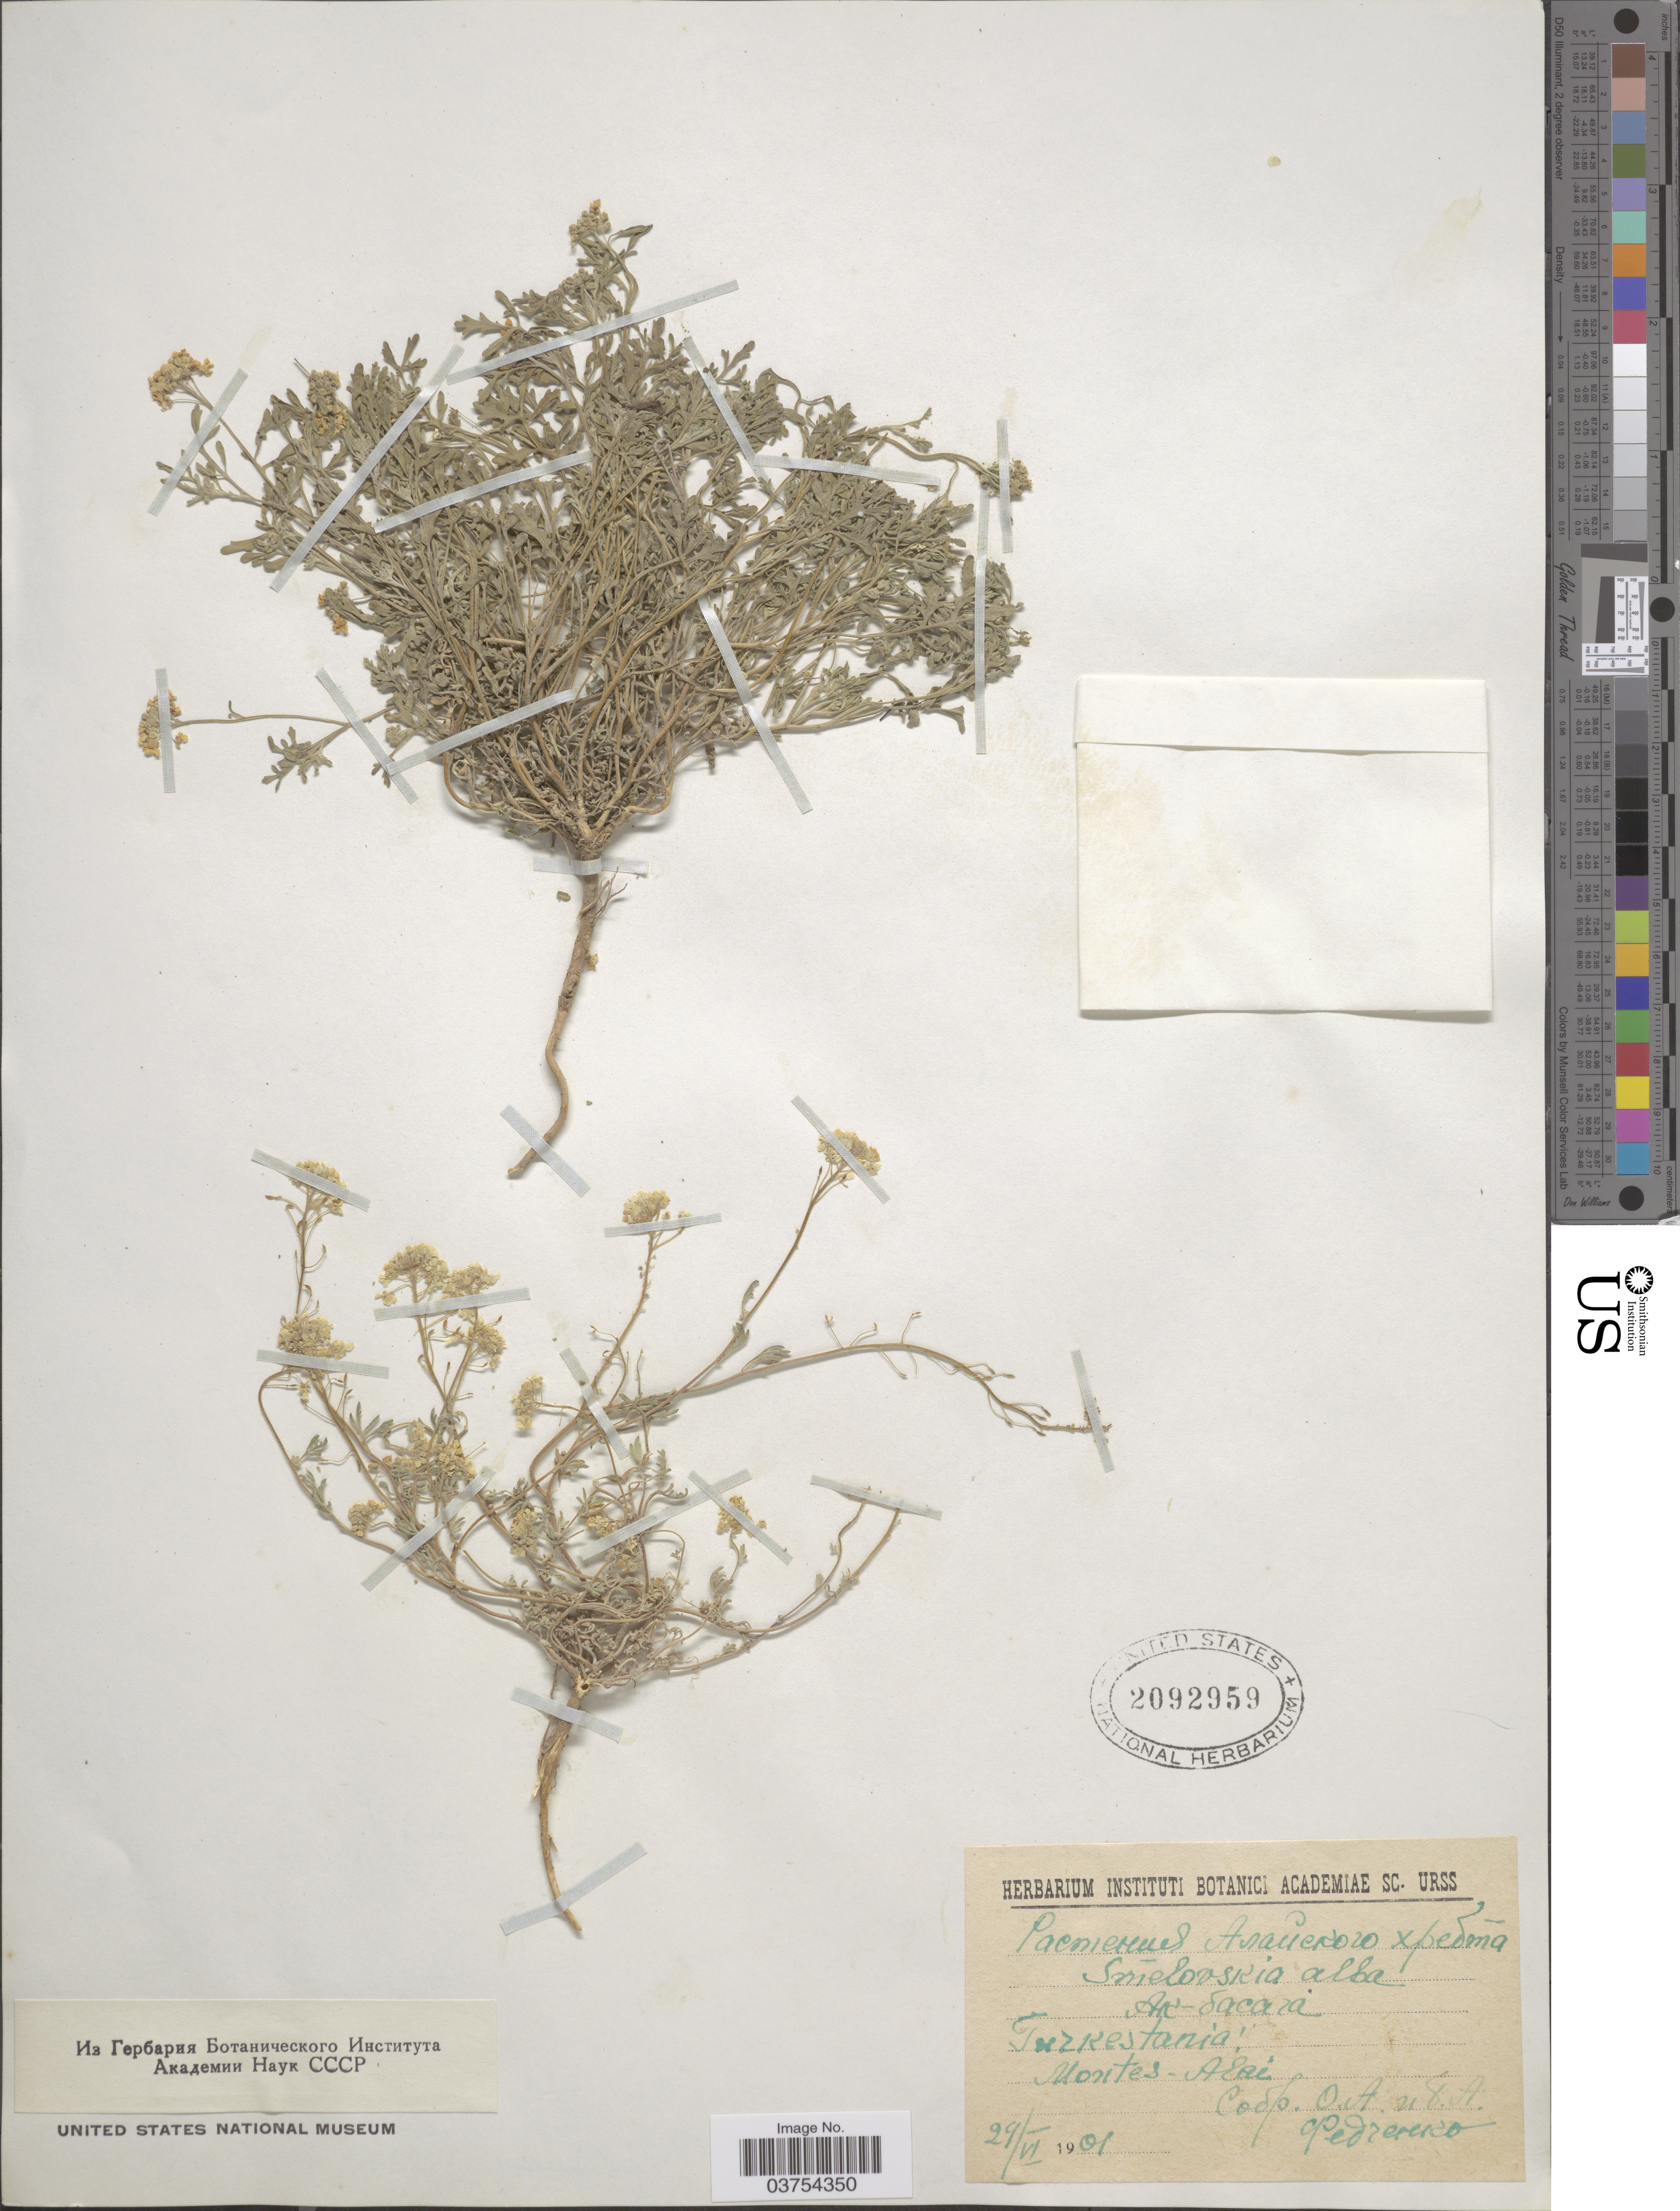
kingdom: Plantae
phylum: Tracheophyta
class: Magnoliopsida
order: Brassicales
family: Brassicaceae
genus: Smelowskia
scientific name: Smelowskia alba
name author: (Pall.) Regel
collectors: O. A. Fedtschenko & B. A. Fedtschenko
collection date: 1901-06-29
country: Kyrgyzstan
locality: Alay Mts.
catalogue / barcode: US 2092959